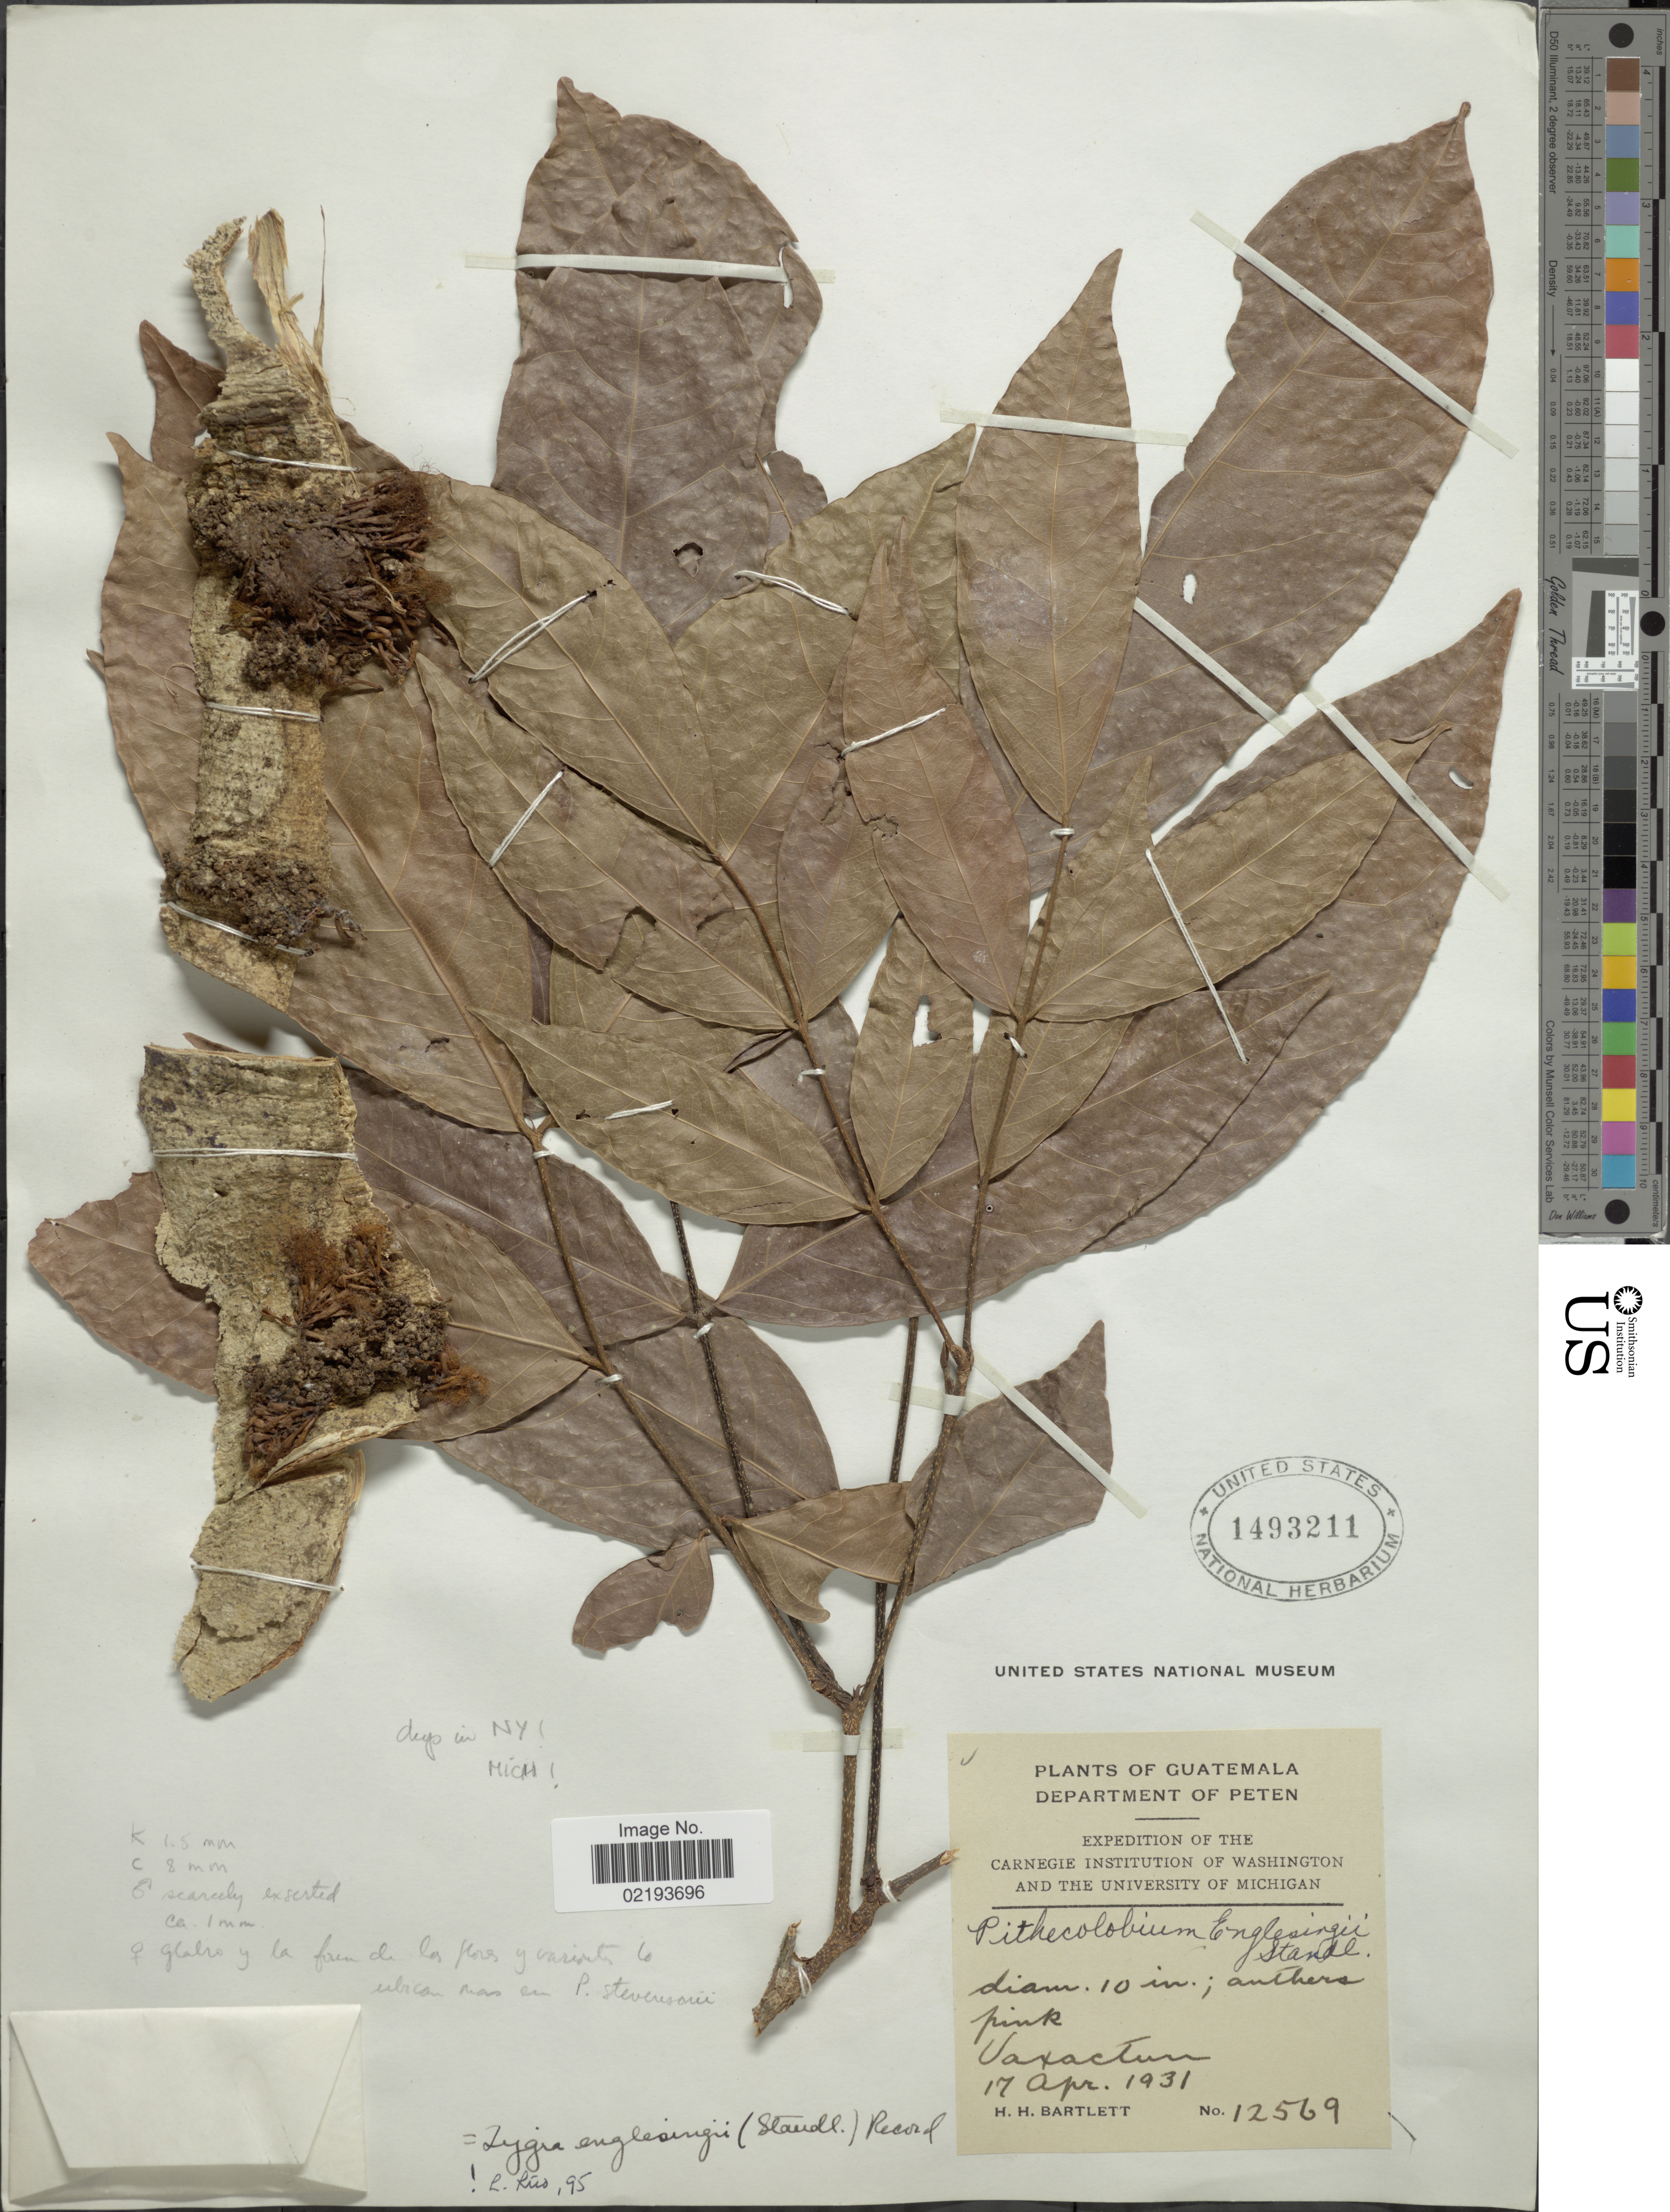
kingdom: Plantae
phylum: Tracheophyta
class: Magnoliopsida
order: Fabales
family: Fabaceae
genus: Zygia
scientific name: Zygia englesingii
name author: (Standl.) Record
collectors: H. H. Bartlett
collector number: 12569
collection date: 1931-04-17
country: Guatemala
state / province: El Petén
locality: Department of Peten, Uaxactun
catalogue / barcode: US 1493211